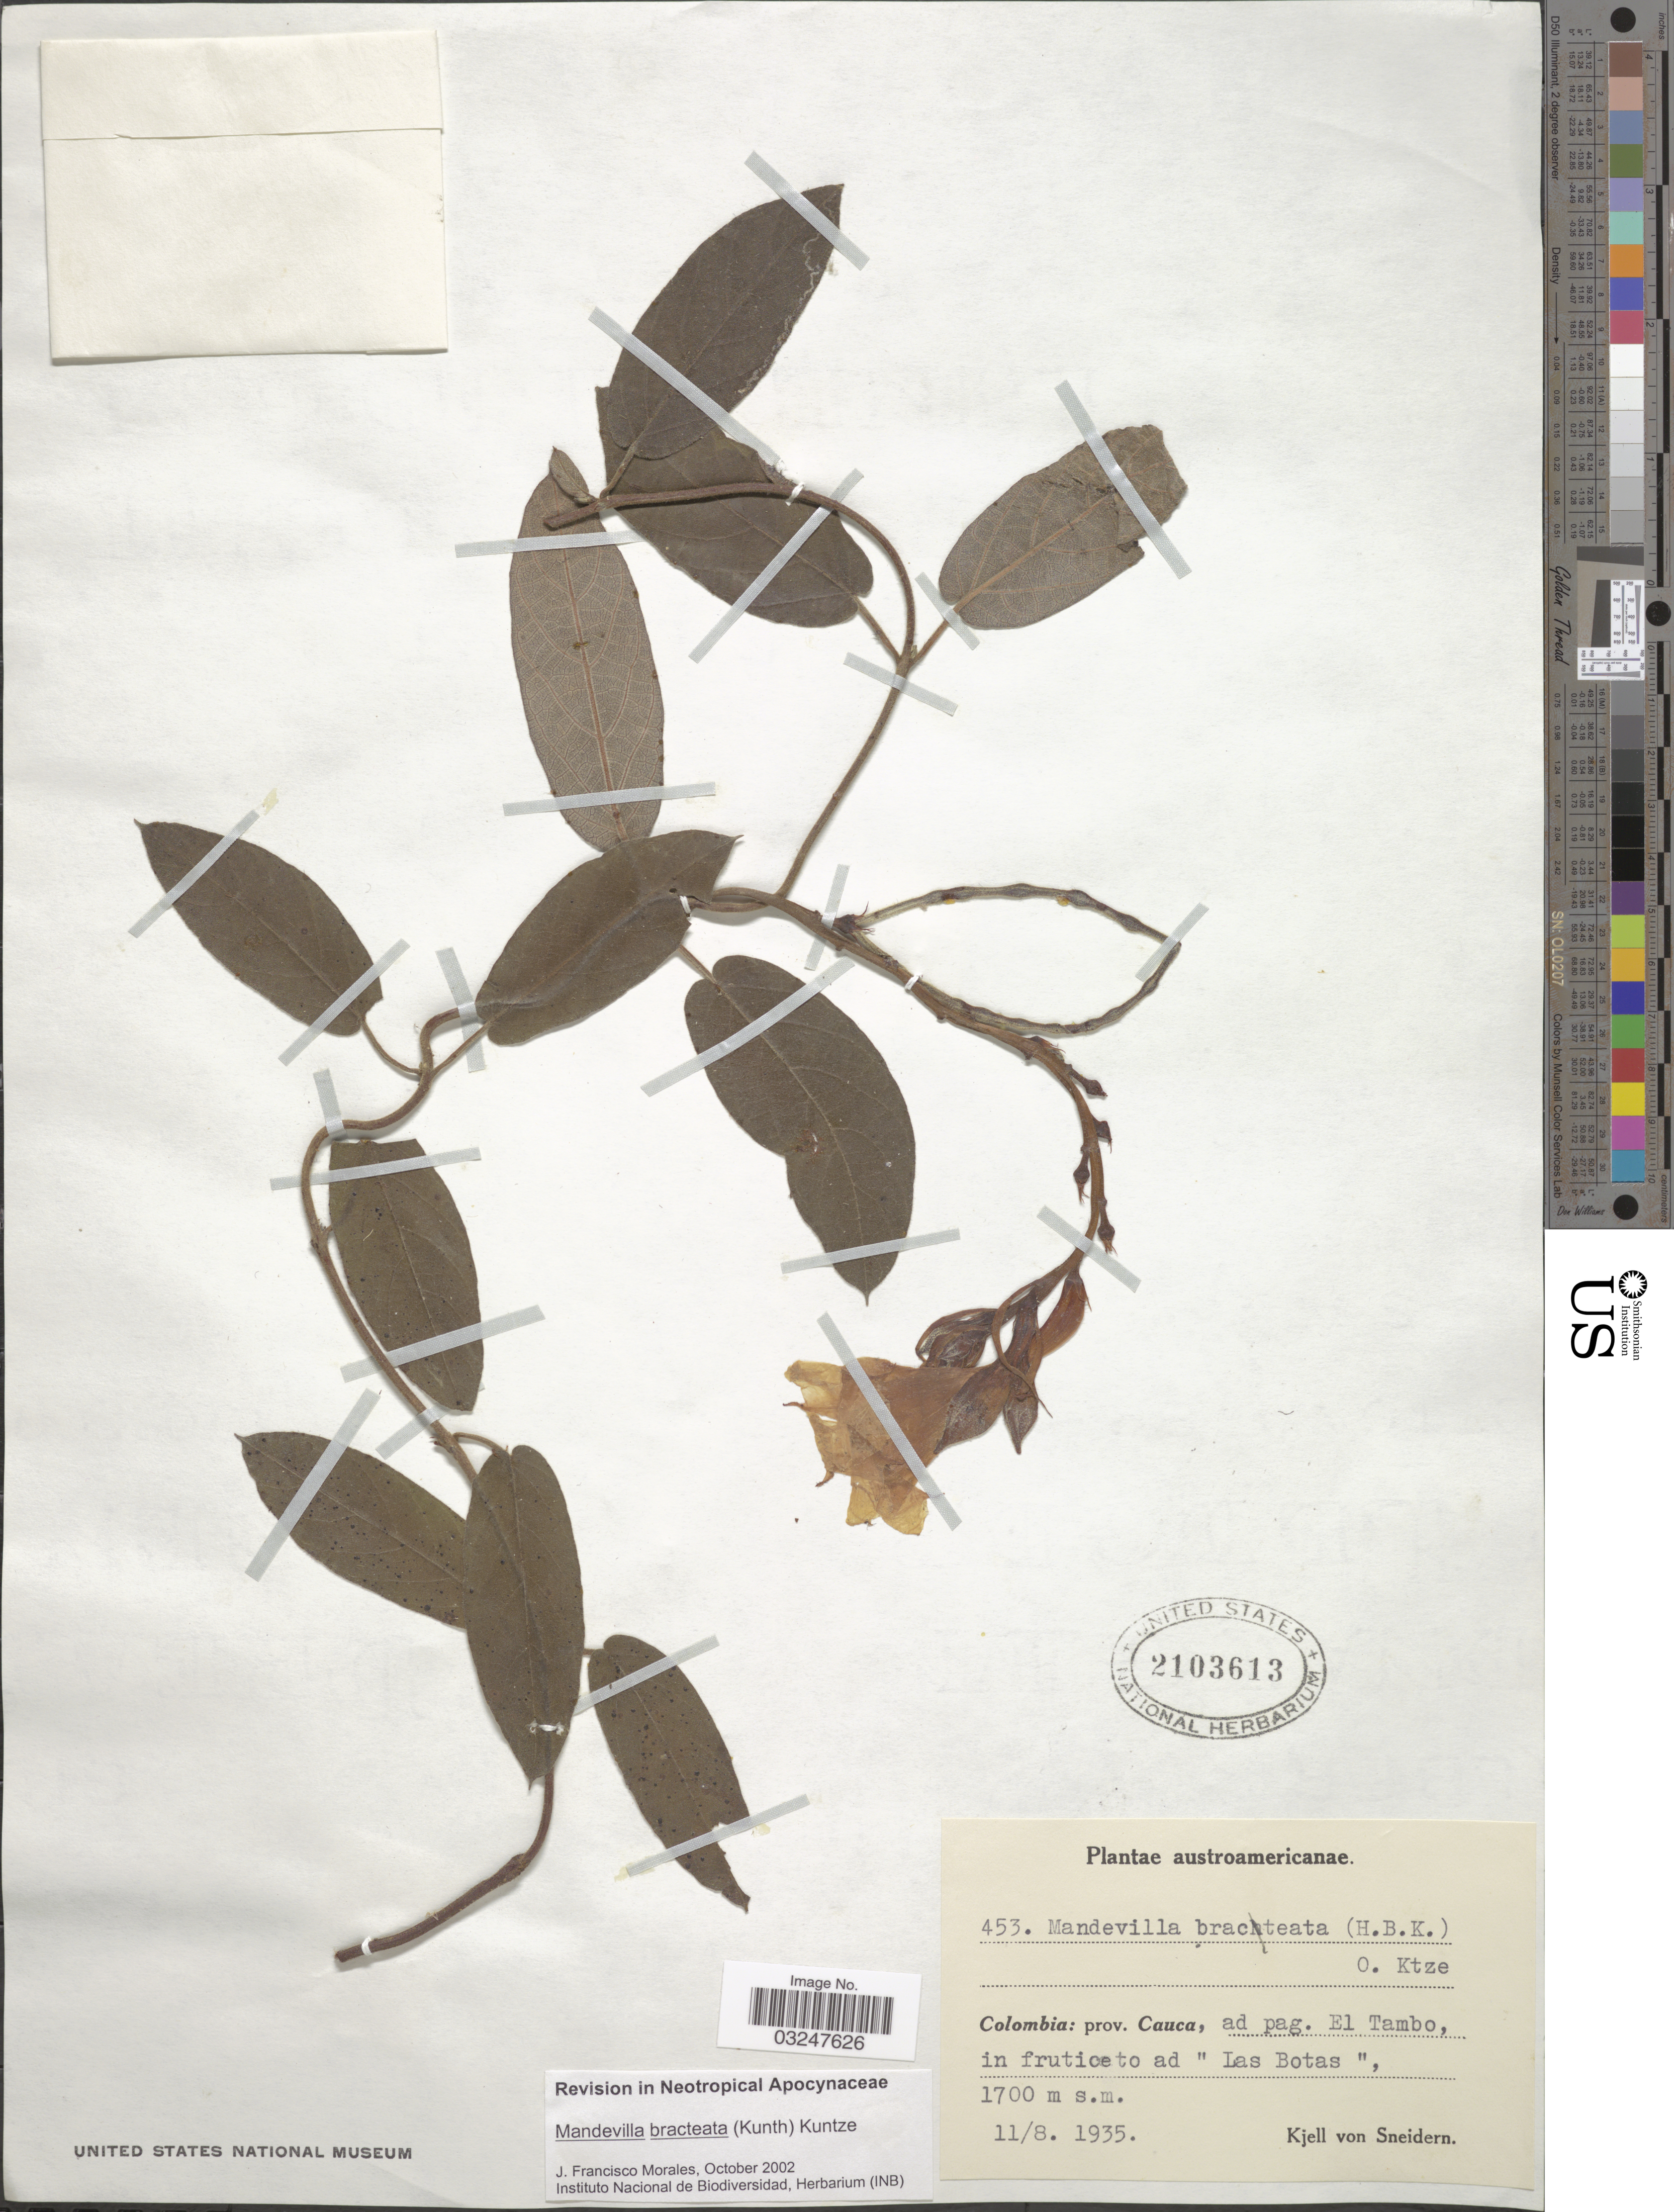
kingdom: Plantae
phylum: Tracheophyta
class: Magnoliopsida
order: Gentianales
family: Apocynaceae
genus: Mandevilla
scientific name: Mandevilla bracteata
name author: (Kunth) Kuntze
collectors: K. von Sneidern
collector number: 453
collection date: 1935-08-11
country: Colombia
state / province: Cauca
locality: Prov. Cauca: ad pag. El Tambo, "Las Botas".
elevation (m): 1700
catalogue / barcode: US 2103613